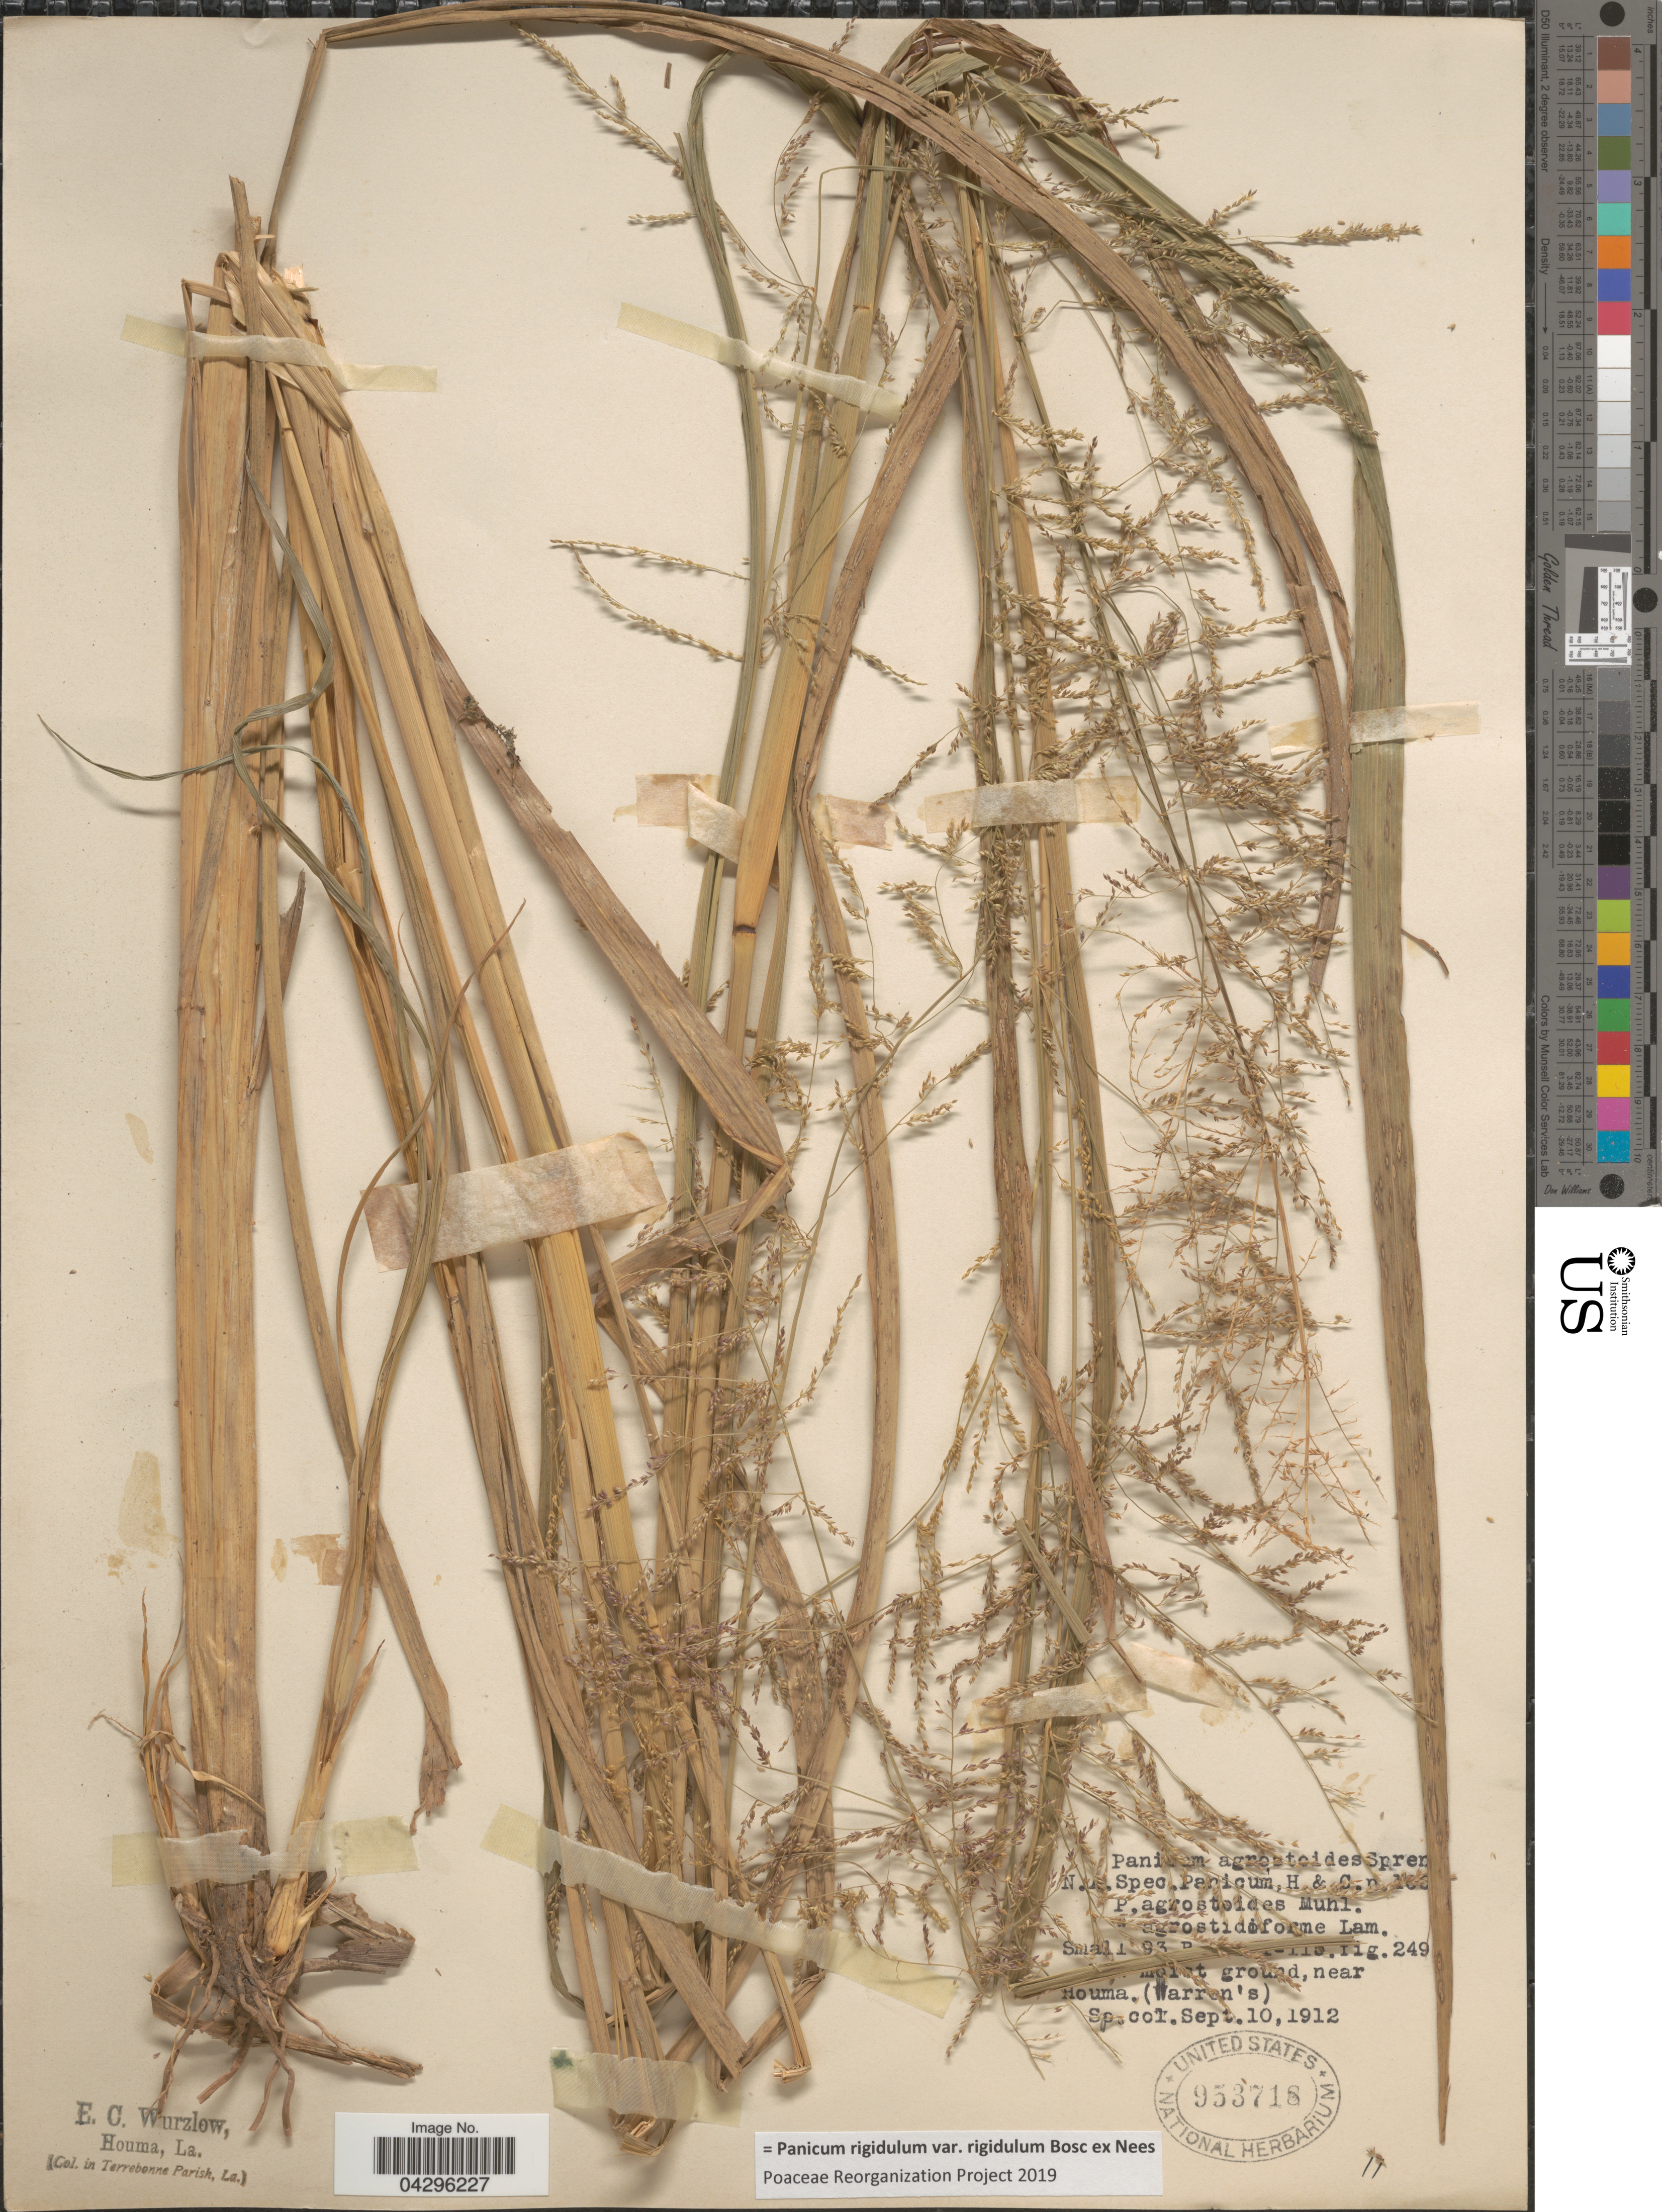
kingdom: Plantae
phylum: Tracheophyta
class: Liliopsida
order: Poales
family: Poaceae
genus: Panicum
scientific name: Panicum rigidulum var. rigidulum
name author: Bosc ex Nees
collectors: E. Wurzlow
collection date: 1912-09-10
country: United States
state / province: Louisiana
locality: Houma. Near Houma, (Warren's).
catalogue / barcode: US 953718